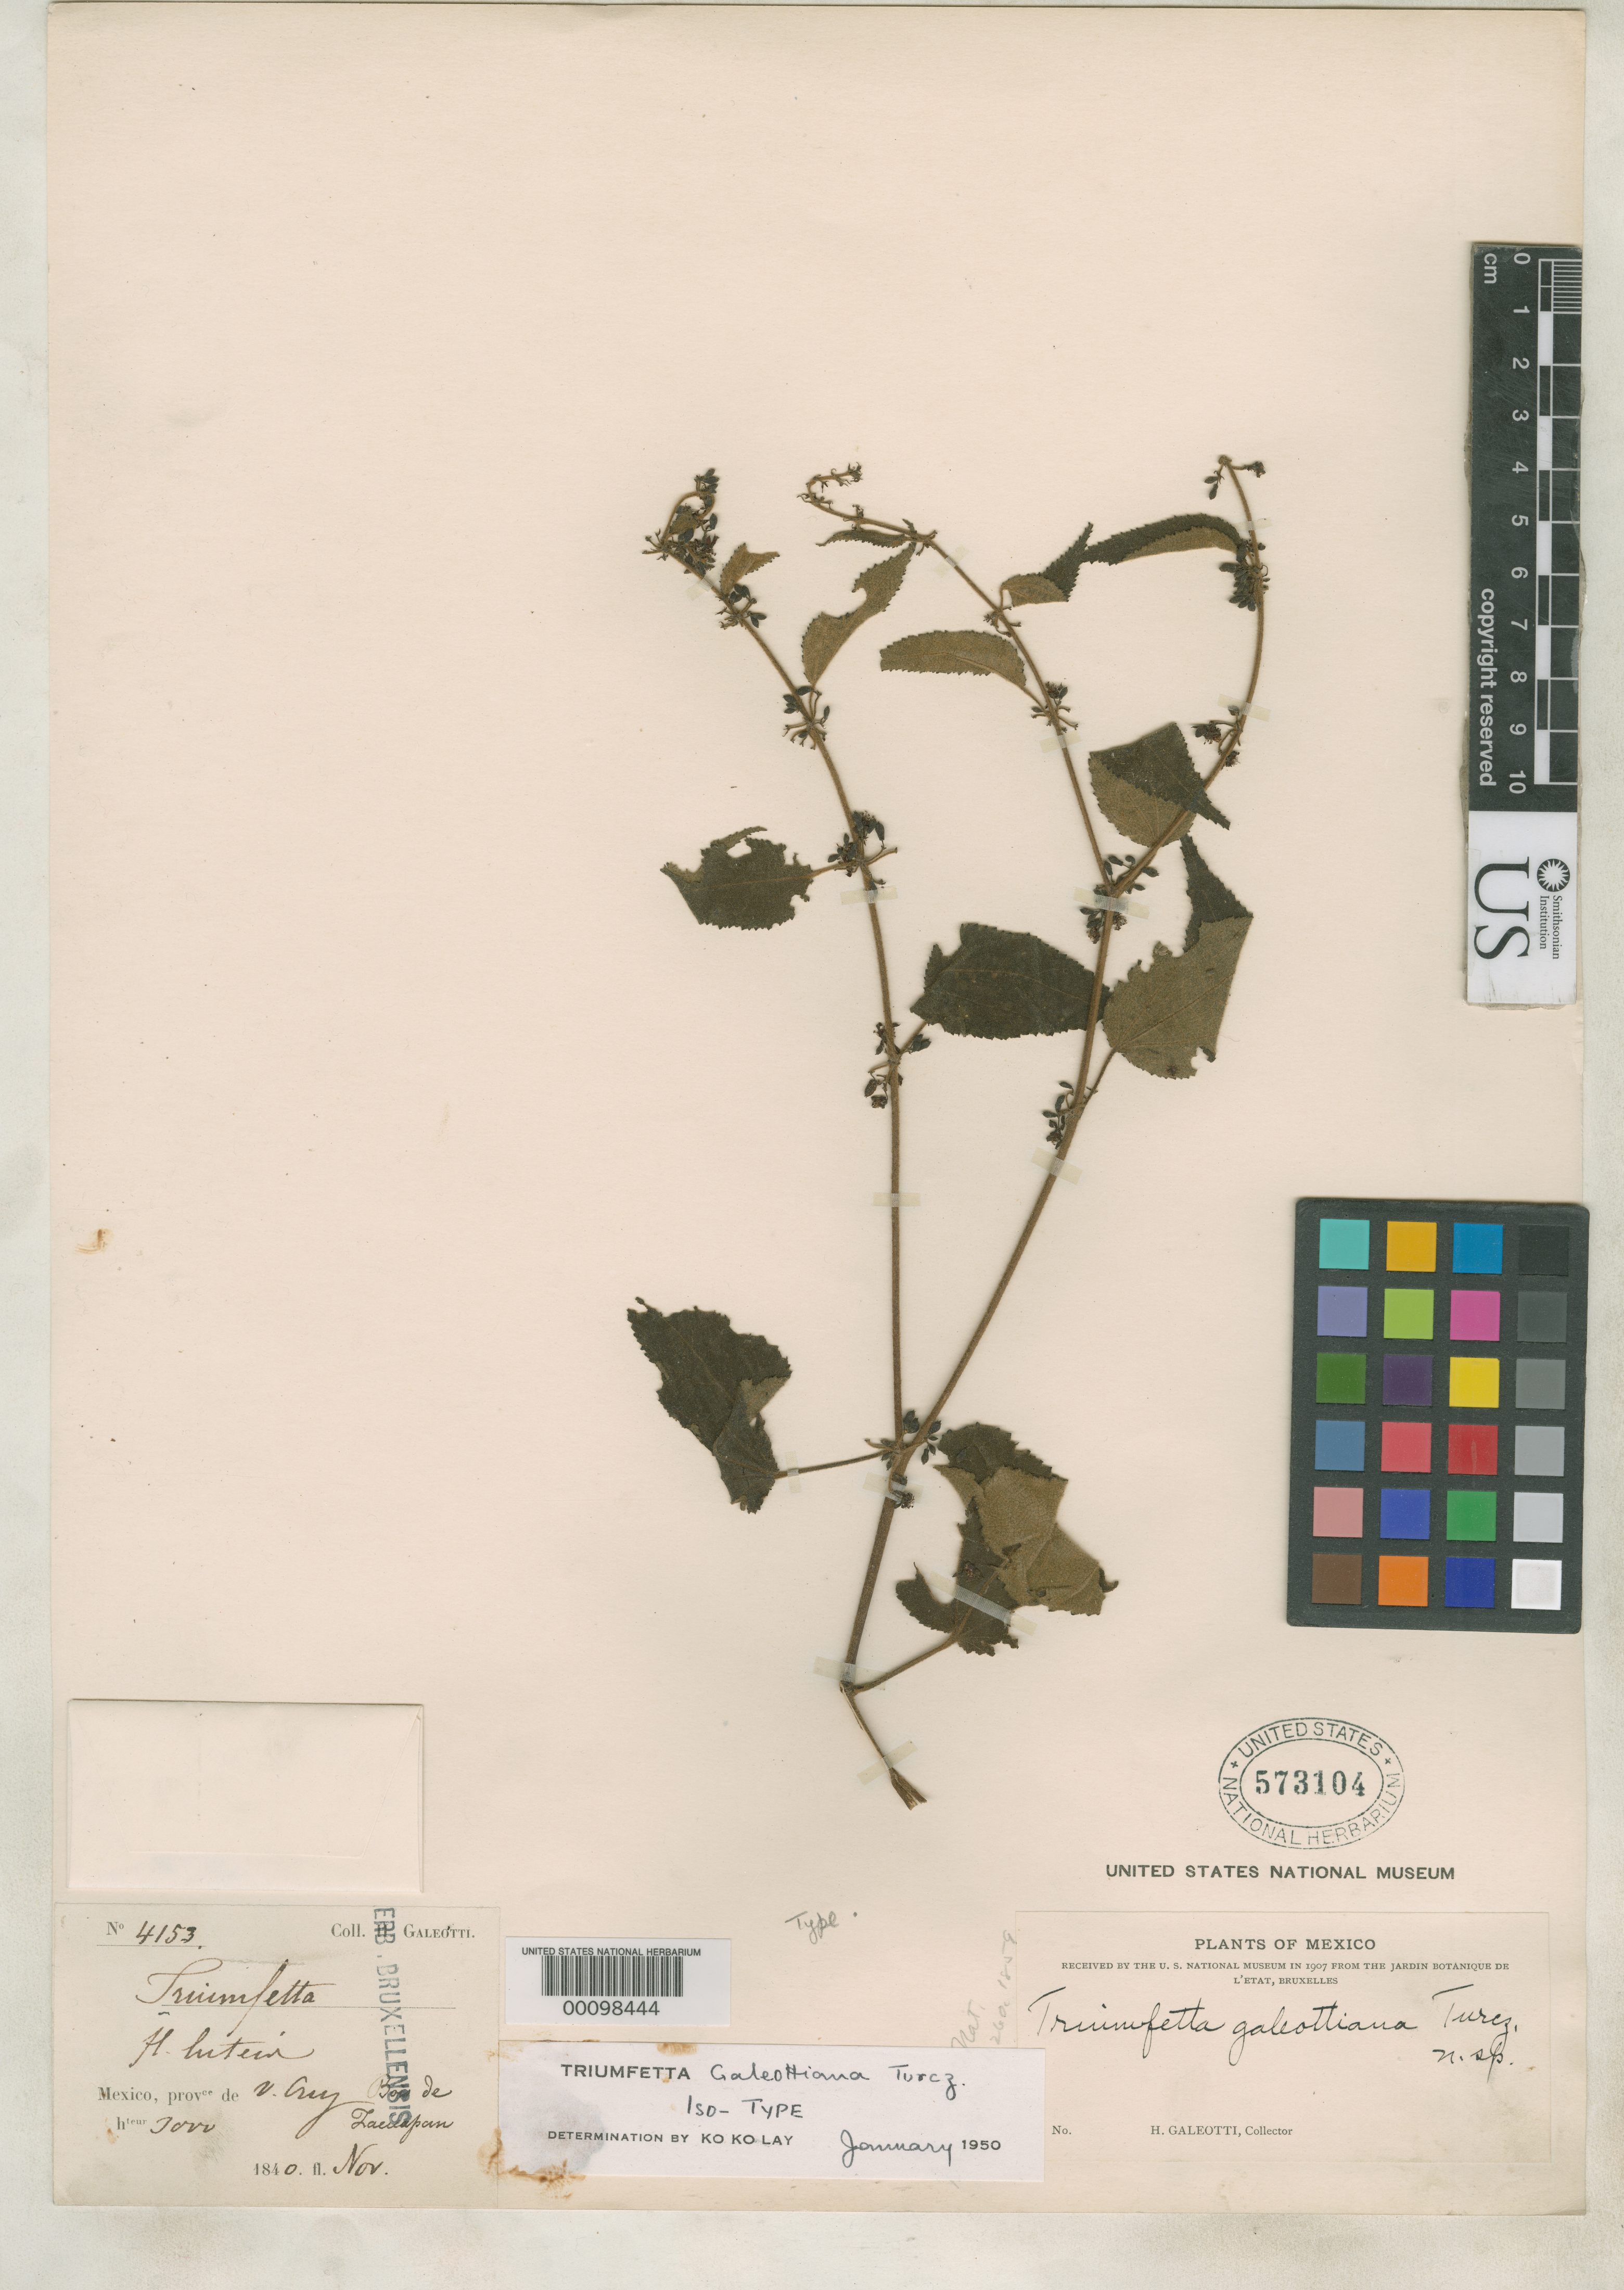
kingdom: Plantae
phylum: Tracheophyta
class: Magnoliopsida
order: Malvales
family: Malvaceae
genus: Triumfetta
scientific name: Triumfetta galeottiana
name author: Turcz.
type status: Type Collection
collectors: H. G. Galeotti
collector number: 4153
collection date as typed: Nov 1840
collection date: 1840-11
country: Mexico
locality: E of Monserrat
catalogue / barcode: US 573104